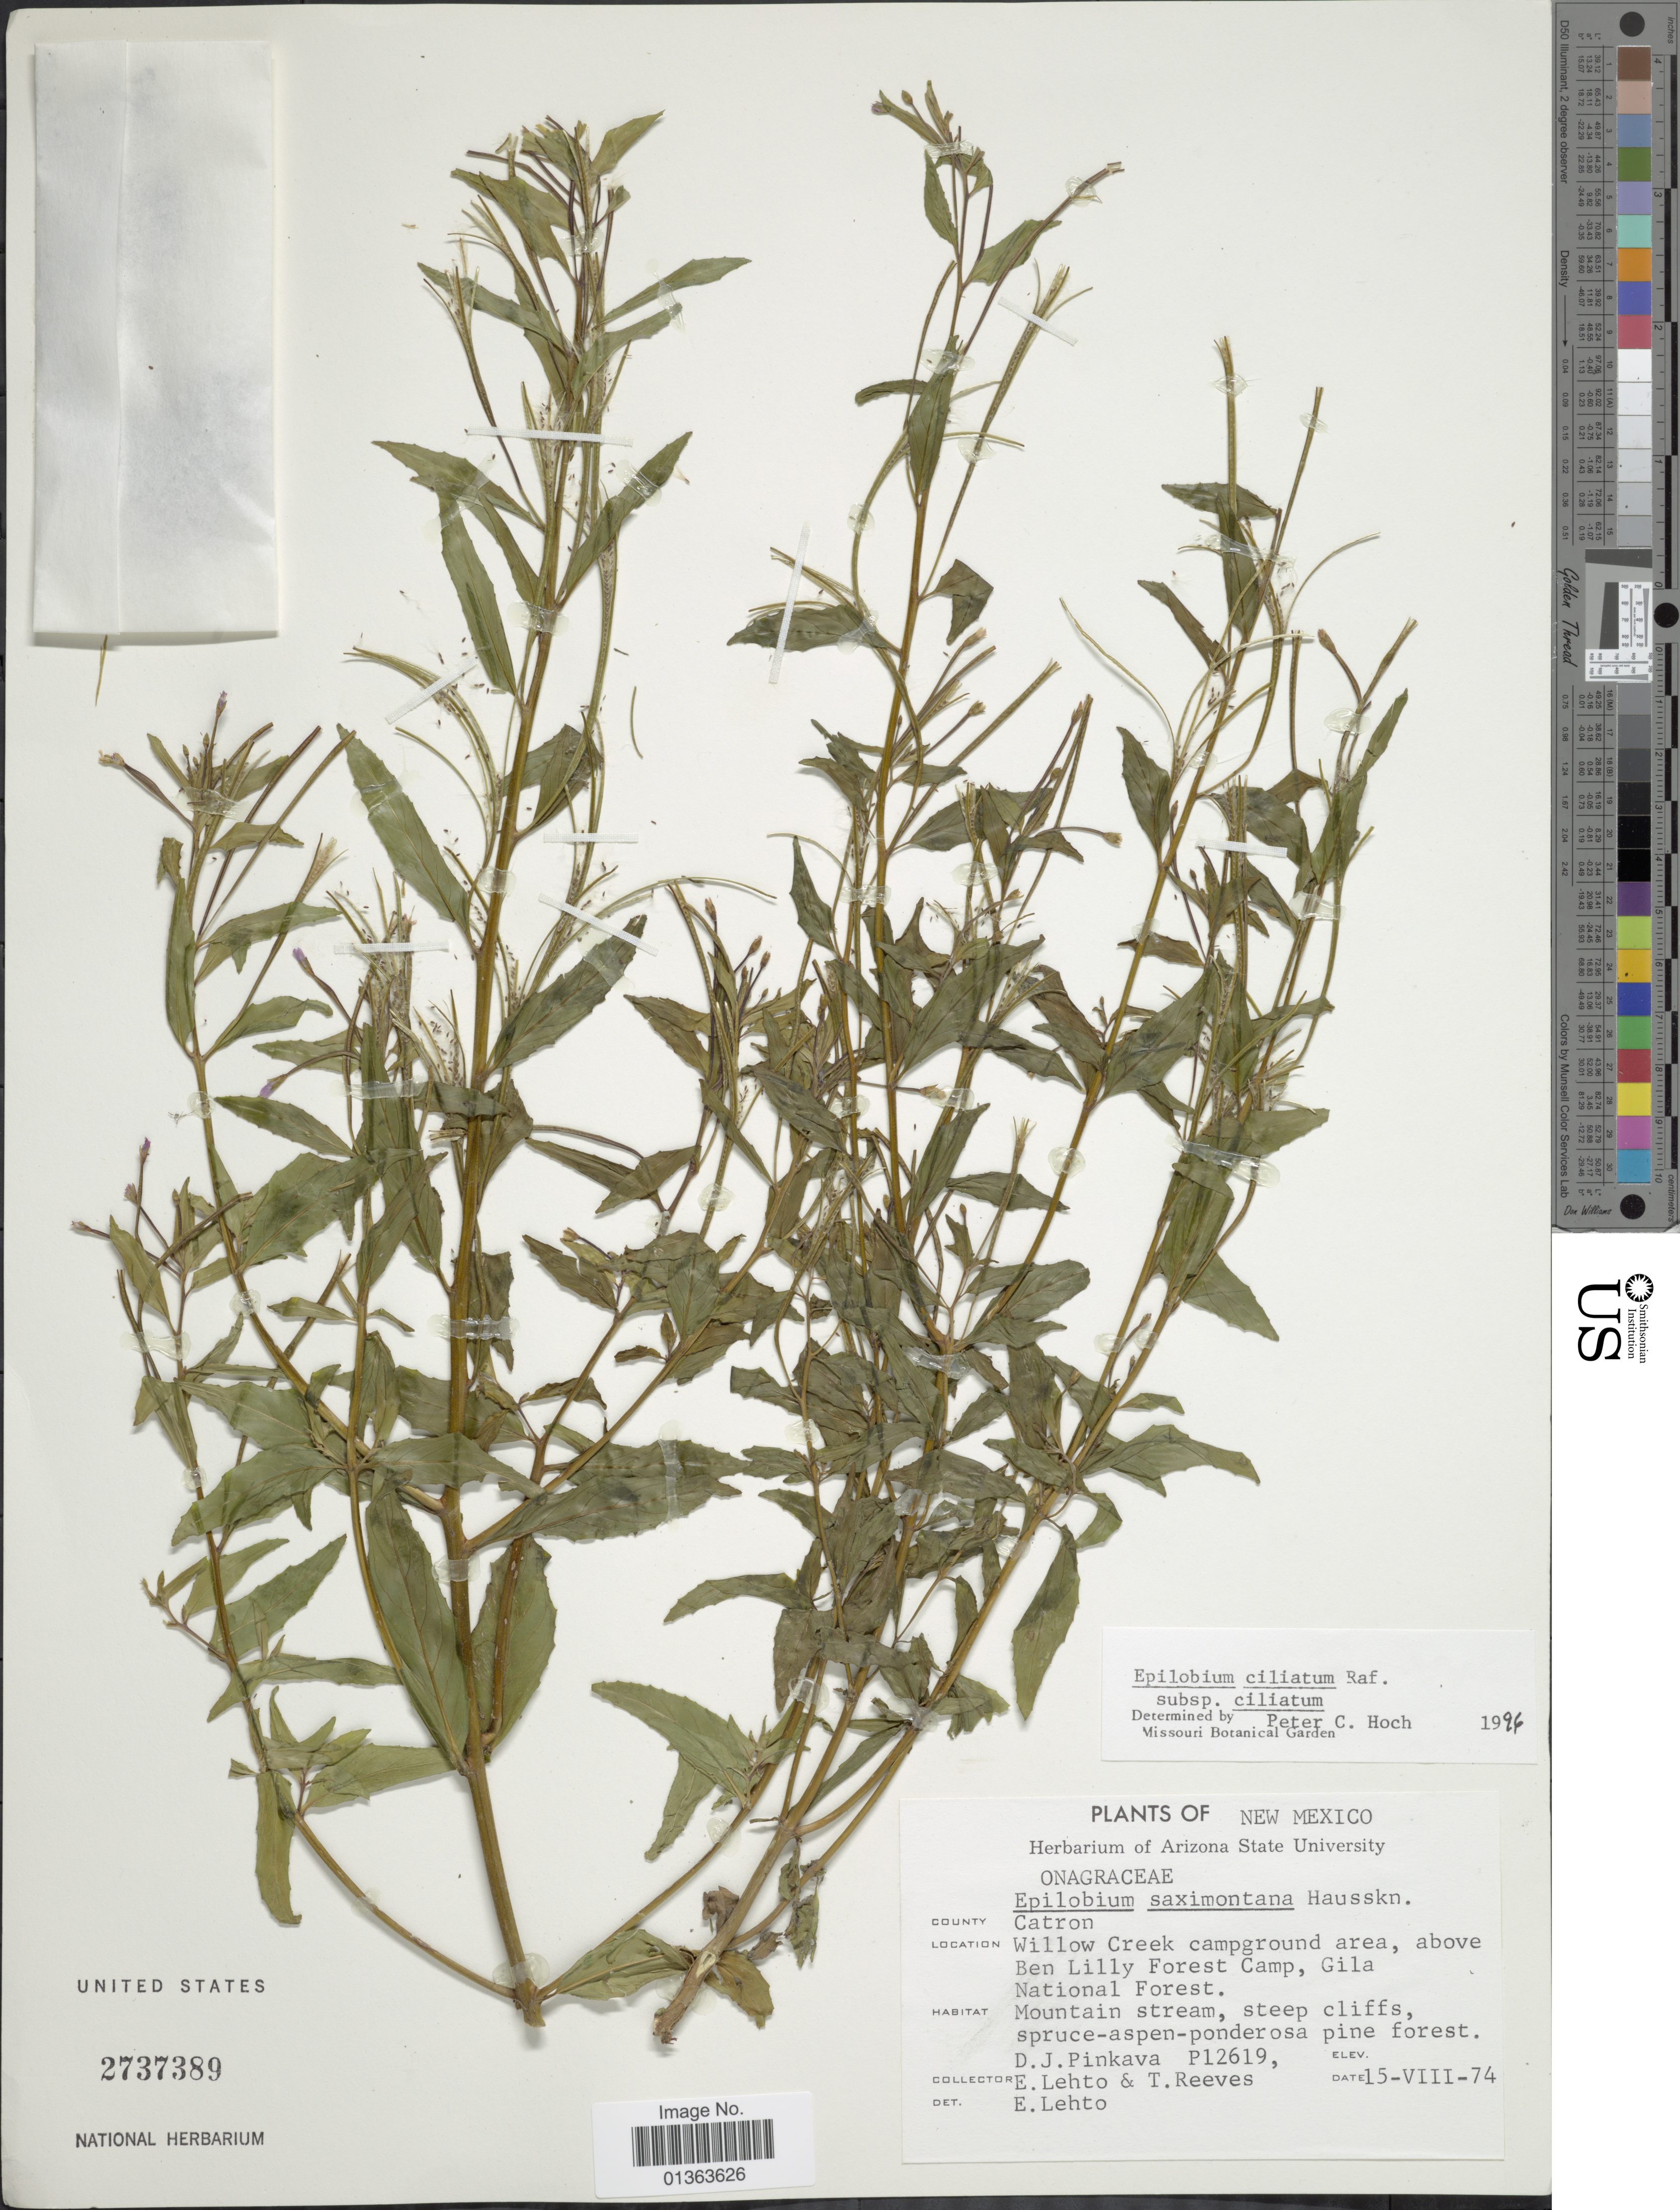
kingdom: Plantae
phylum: Tracheophyta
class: Magnoliopsida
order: Myrtales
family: Onagraceae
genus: Epilobium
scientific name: Epilobium ciliatum subsp. ciliatum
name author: Raf.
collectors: D. J. Pinkava, E. Lehto & T. Reeves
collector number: P12619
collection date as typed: Transcribed d/m/y: 15/8/74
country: United States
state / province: New Mexico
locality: County Catron. Willow Creek campground area, above Ben Lilly Forest Camp, Gila National Forest.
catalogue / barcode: US 2737389